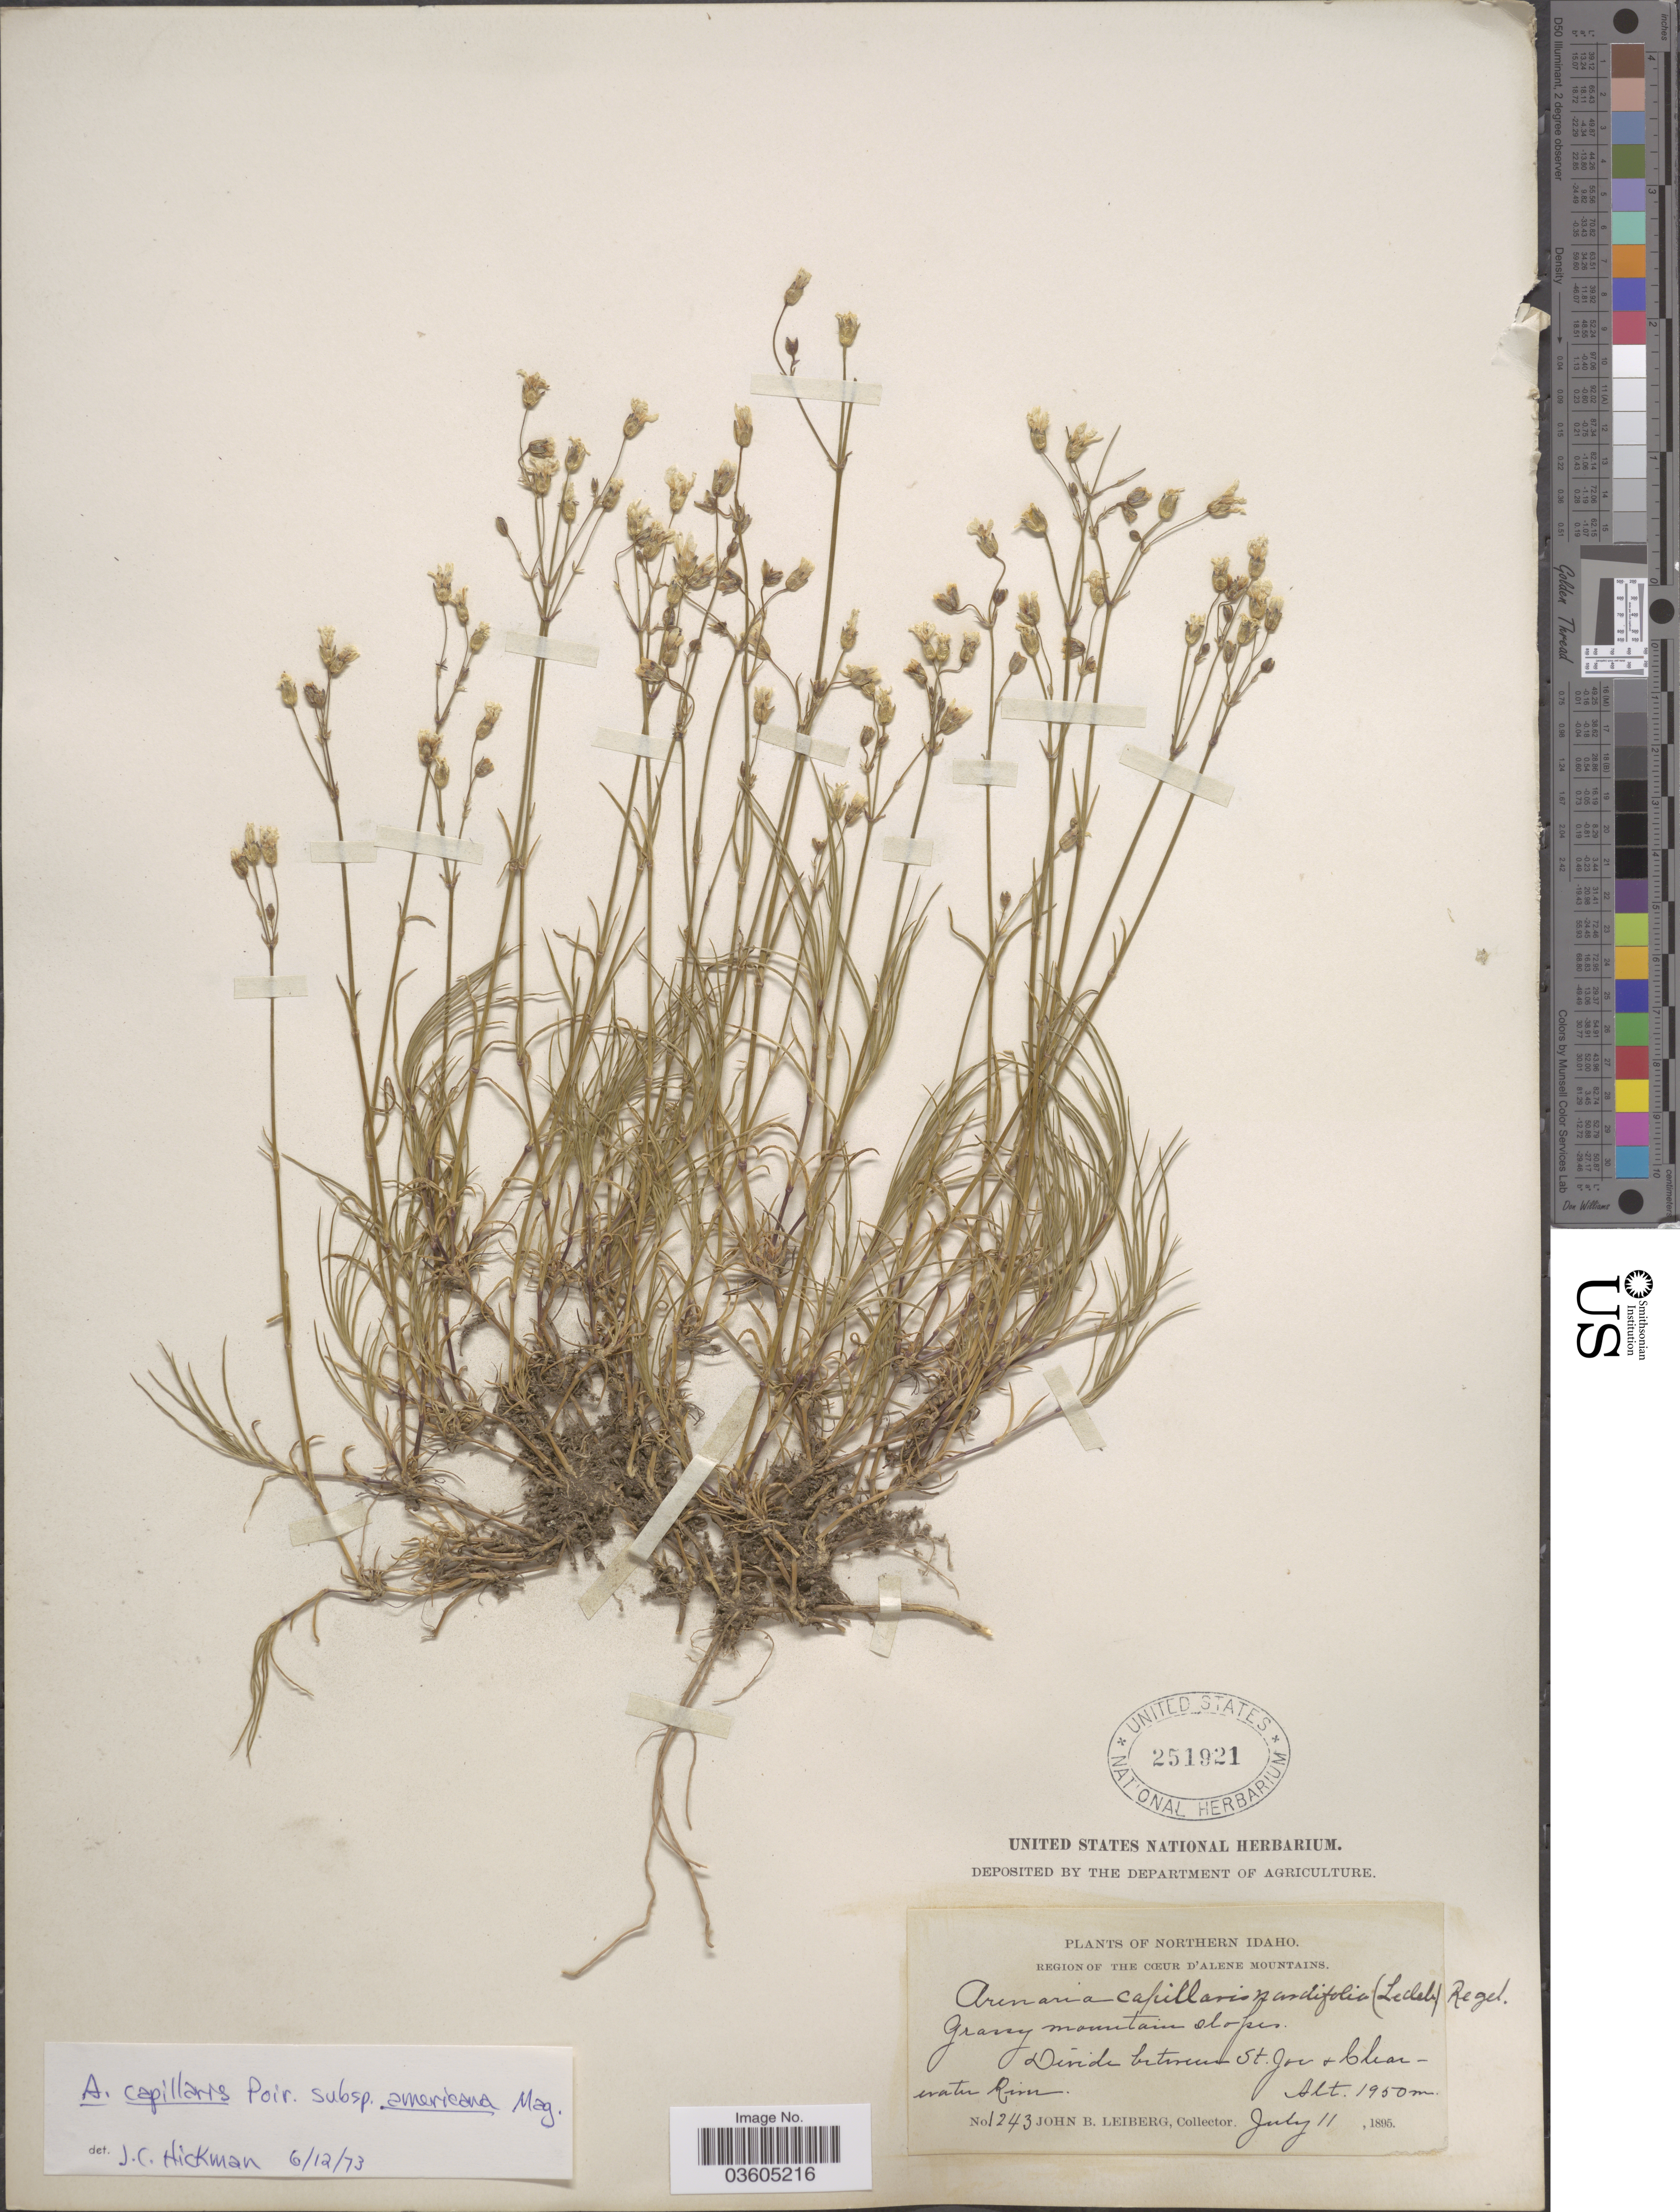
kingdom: Plantae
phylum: Tracheophyta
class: Magnoliopsida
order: Caryophyllales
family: Caryophyllaceae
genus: Eremogone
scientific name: Eremogone capillaris var. americana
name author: (Maguire) R.L. Hartm. & Rabeler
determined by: U.S. National Herbarium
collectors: J. B. Leiberg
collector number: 1243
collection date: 1895-07-11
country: United States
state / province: Idaho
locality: Northern Idaho. Divide between St. Joe & Clearwater River.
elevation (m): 1950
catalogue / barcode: US 251921